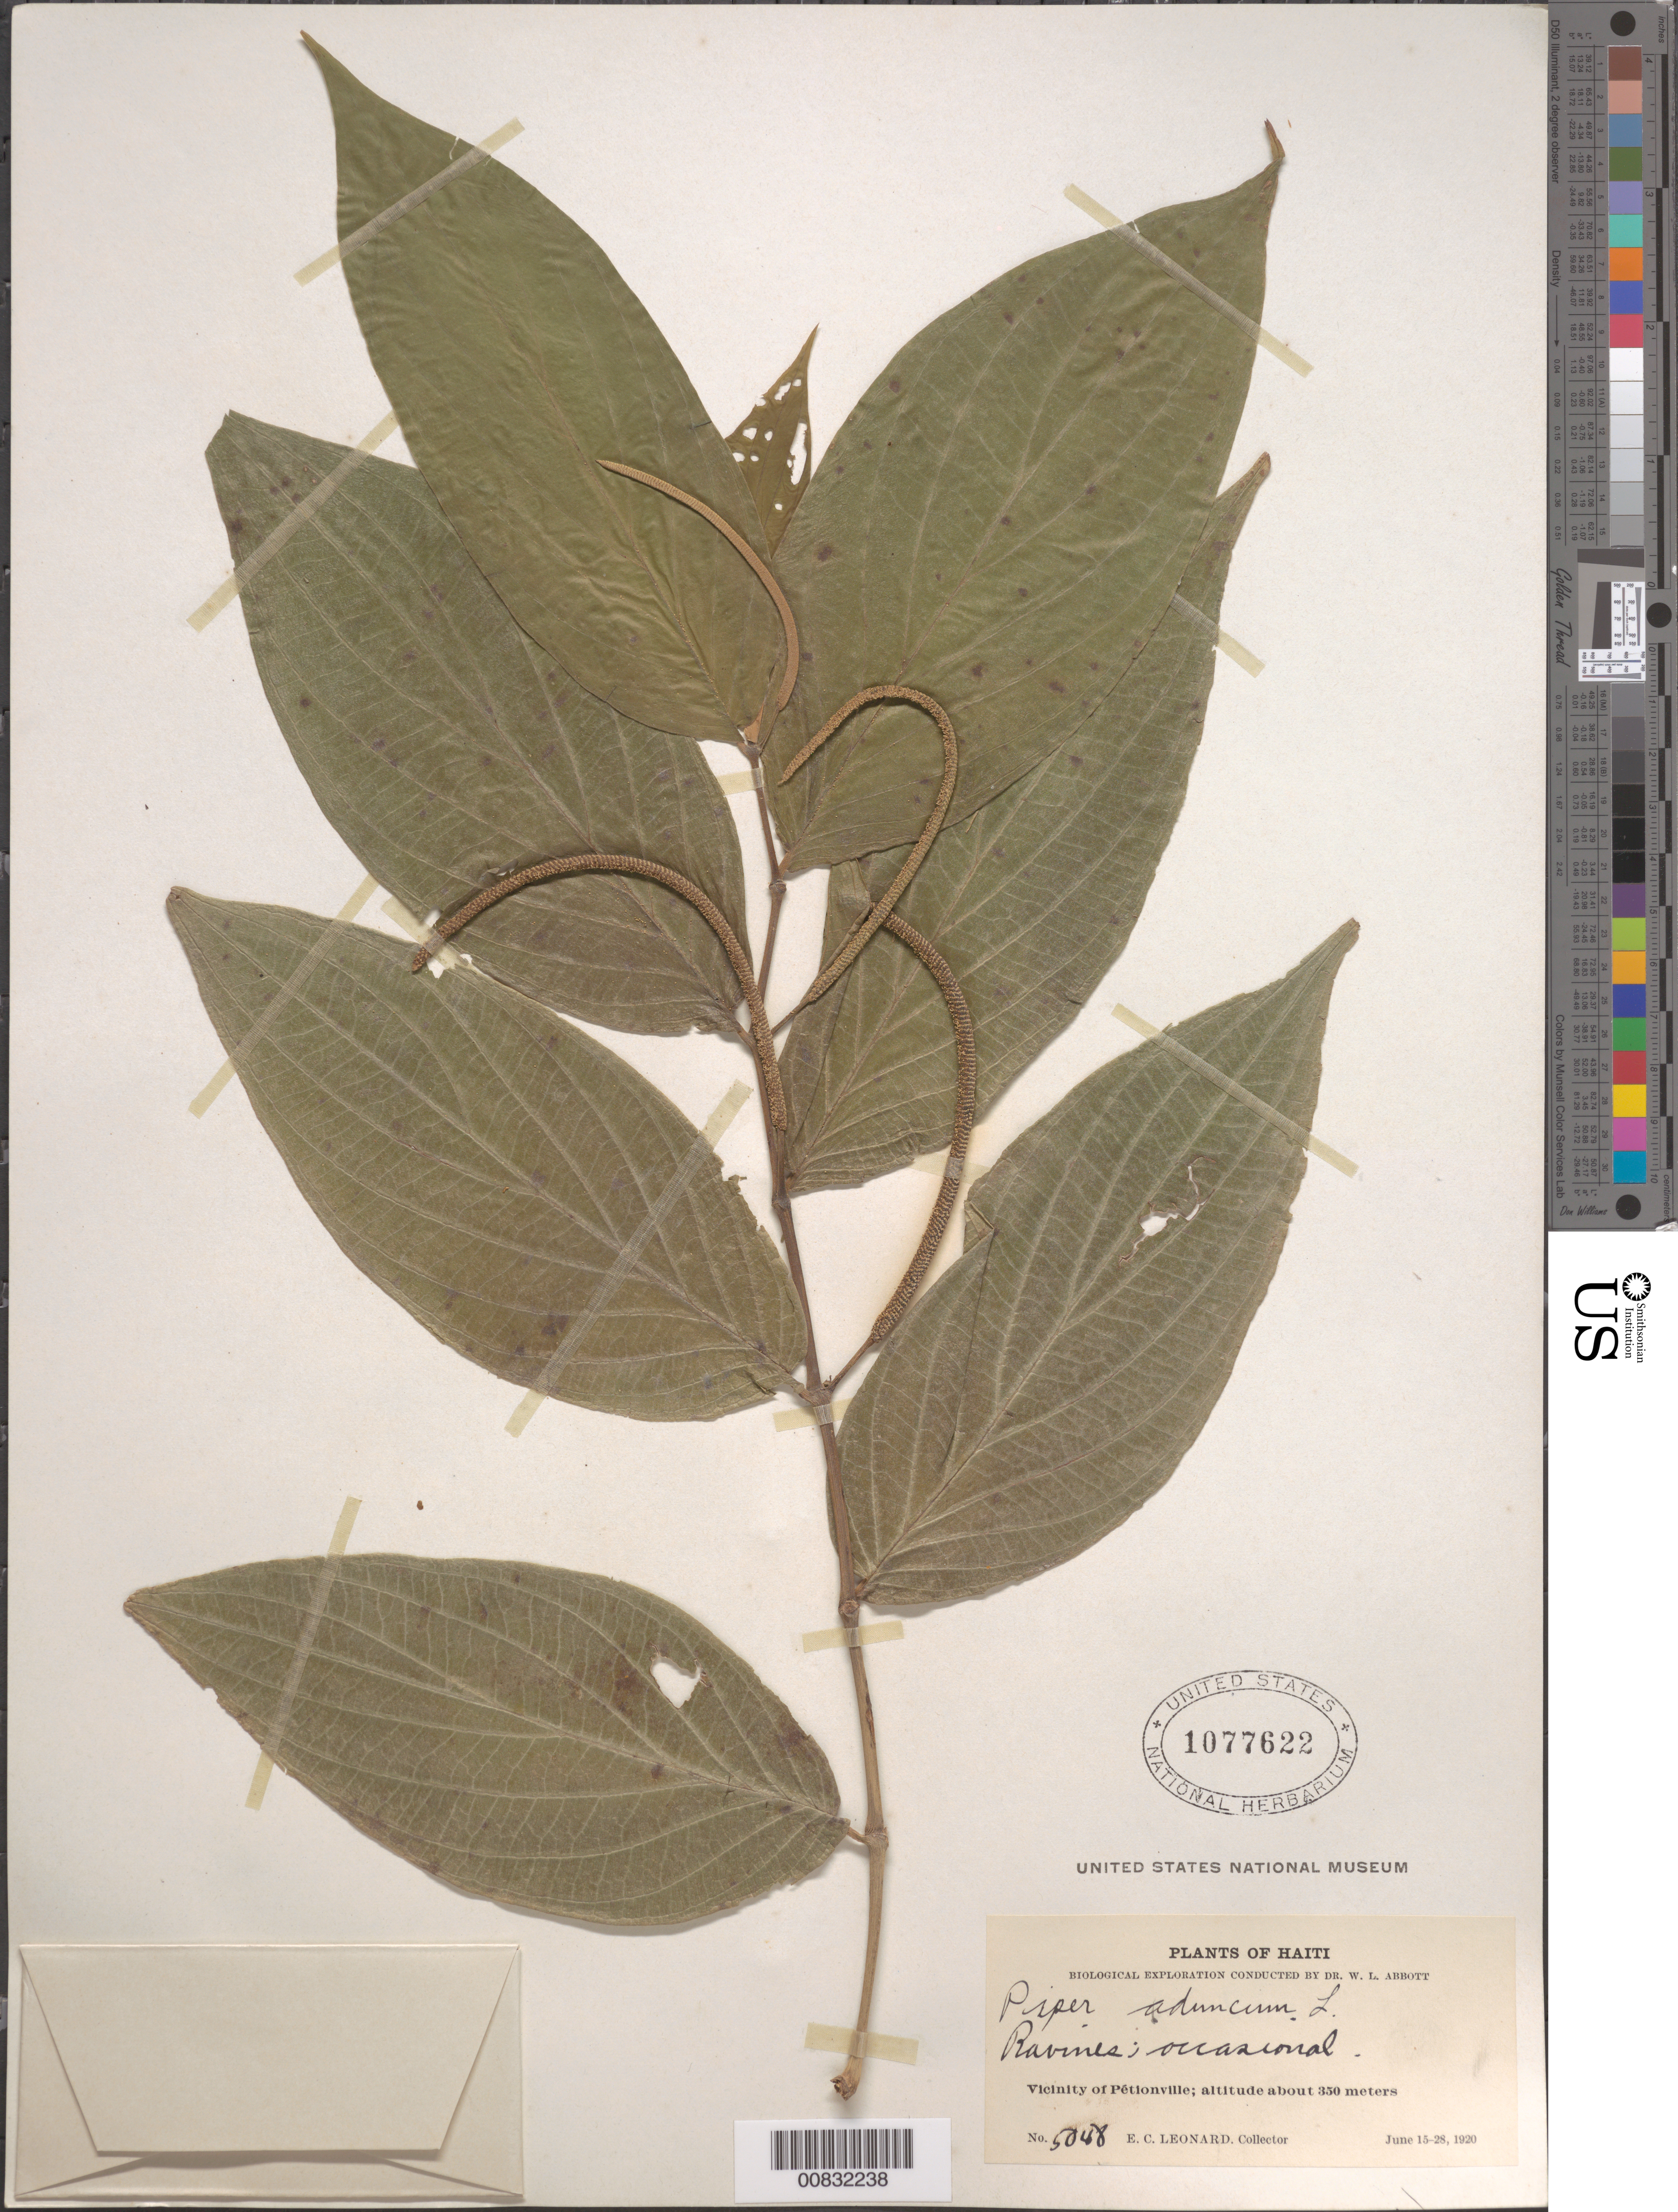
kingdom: Plantae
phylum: Tracheophyta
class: Magnoliopsida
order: Piperales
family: Piperaceae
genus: Piper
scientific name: Piper aduncum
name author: L.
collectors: E. C. Leonard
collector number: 5048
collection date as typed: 15 Jun 1920 to 28 Jun 1920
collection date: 1920-06-15/1920-06-28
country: Haiti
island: Hispaniola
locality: Vicinity of Pétionville.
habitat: Ravines.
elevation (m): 350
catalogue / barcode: US 1077622